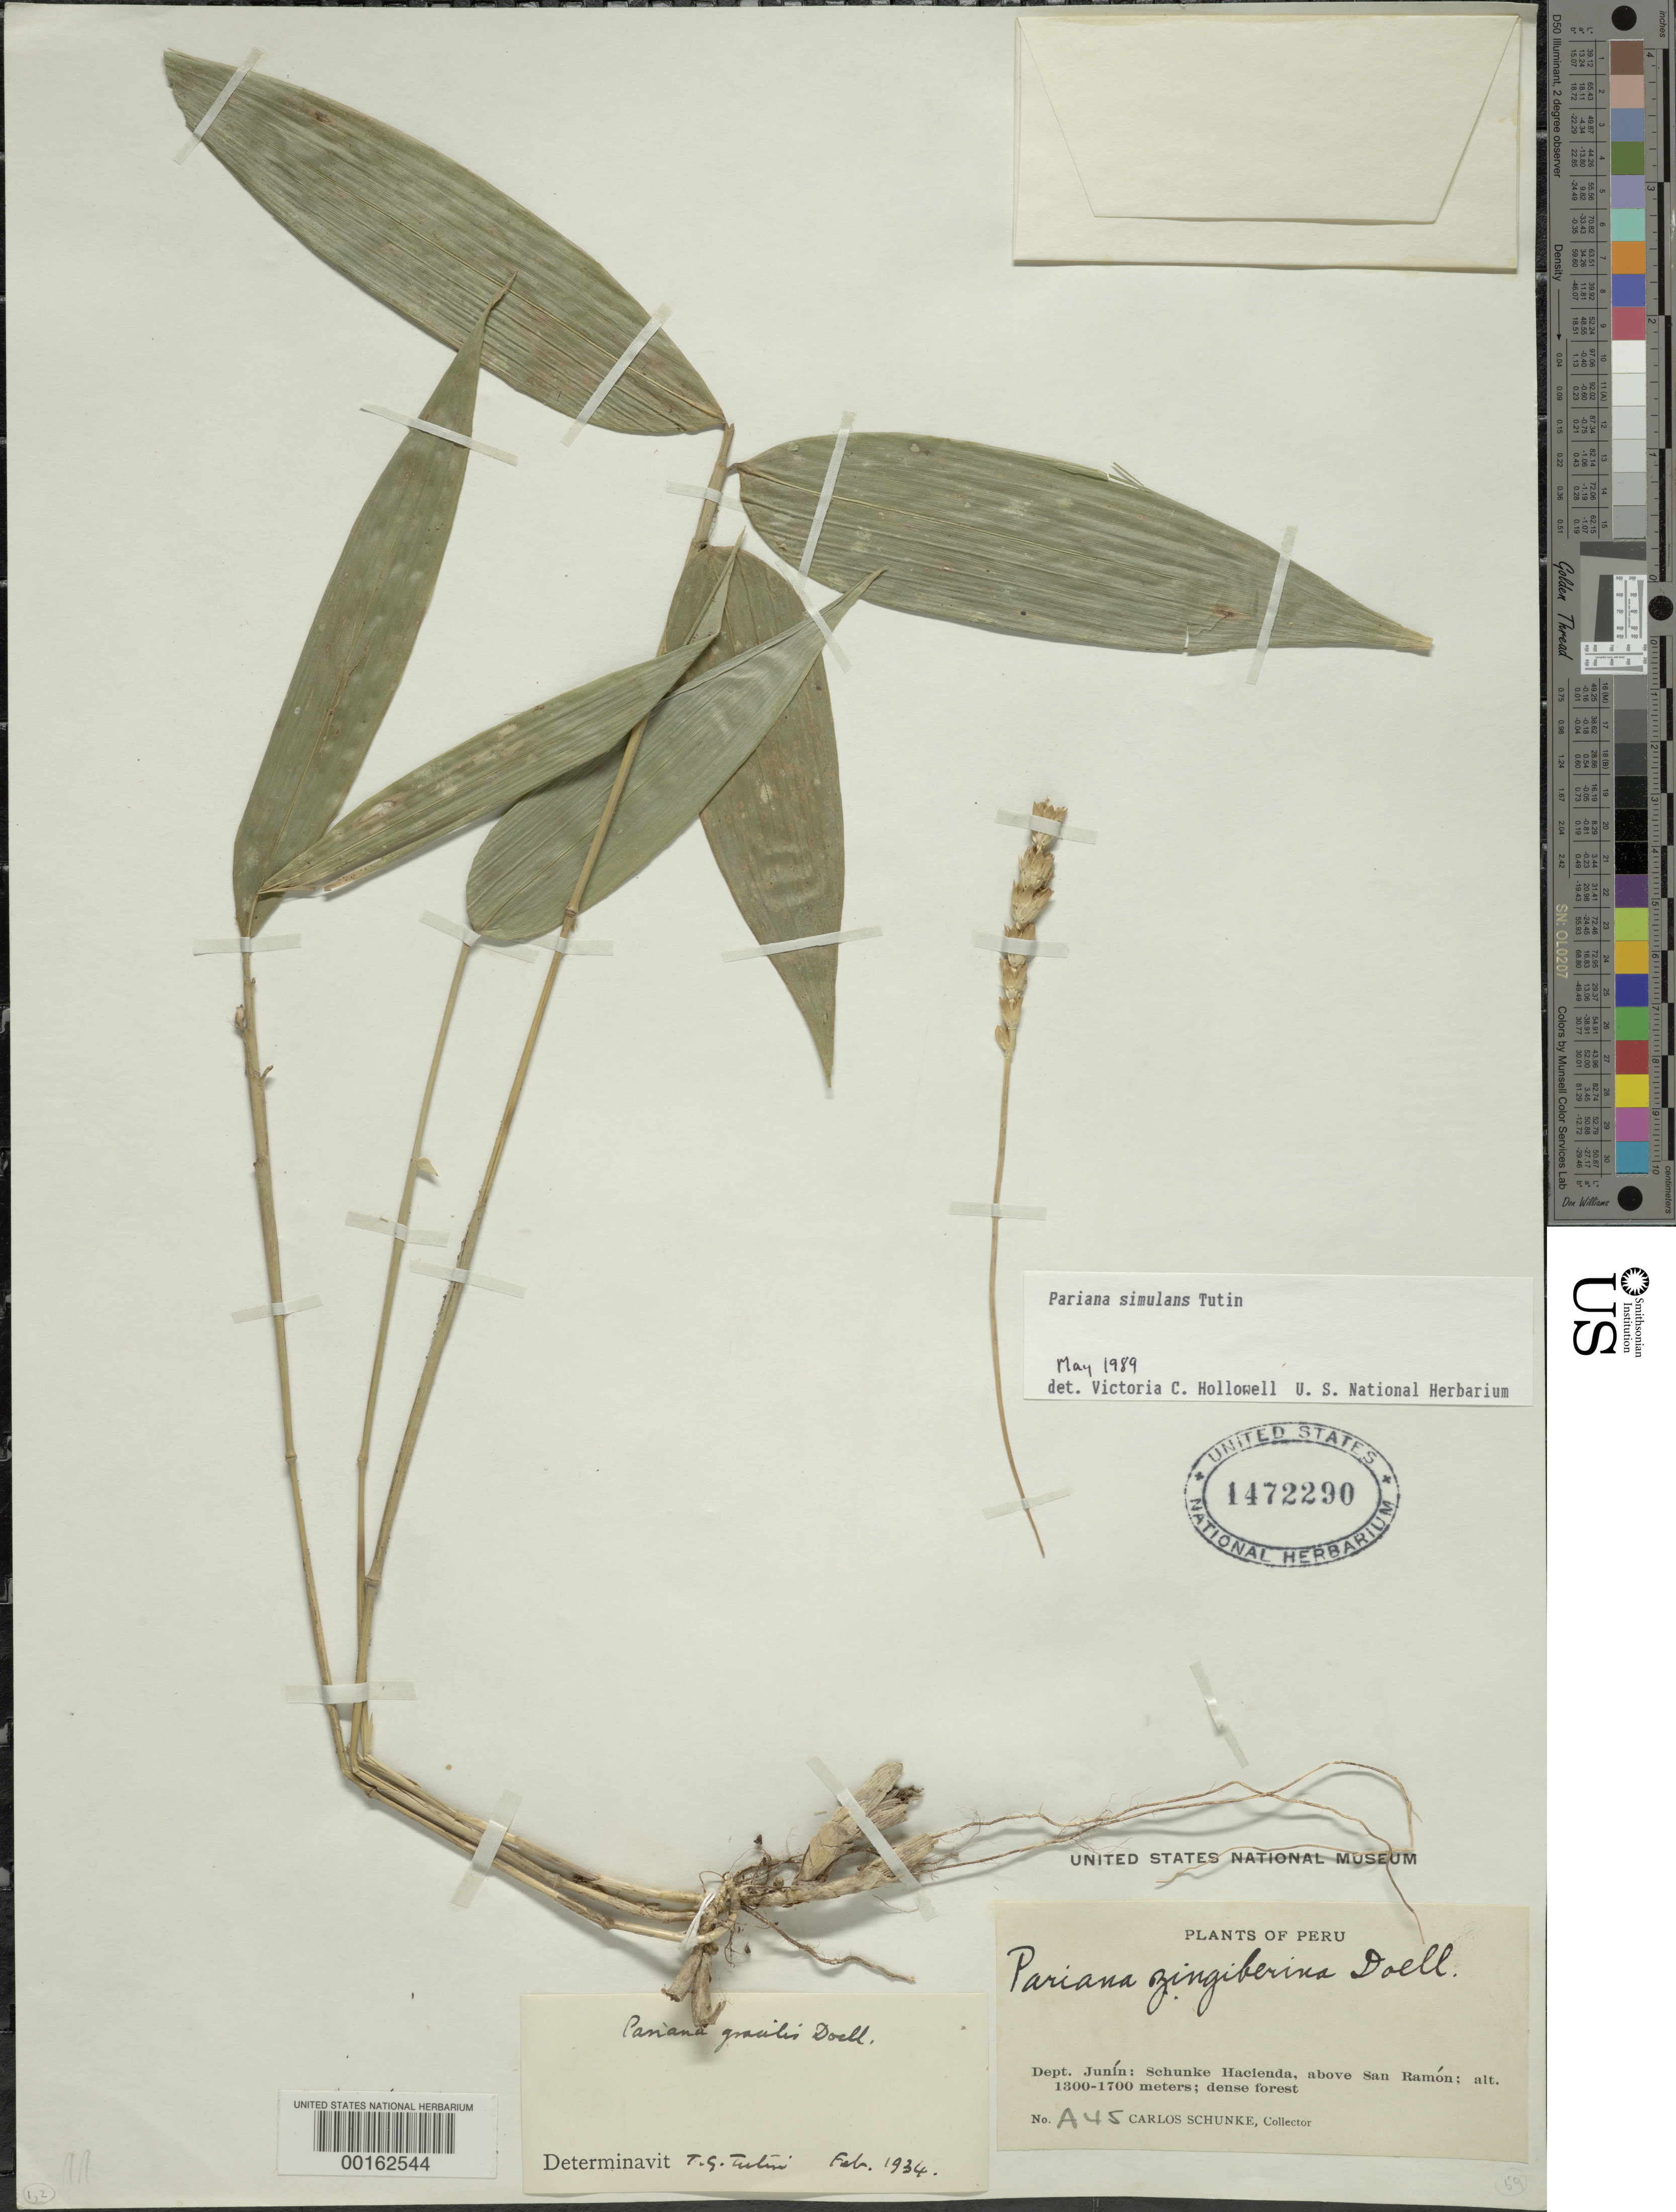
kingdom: Plantae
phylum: Tracheophyta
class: Liliopsida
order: Poales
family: Poaceae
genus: Pariana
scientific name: Pariana simulans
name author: Tutin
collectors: C. Schunke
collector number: A45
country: Peru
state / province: Junín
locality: San romon, schunke hacienda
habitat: Dense forest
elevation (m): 1300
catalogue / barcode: US 1472290